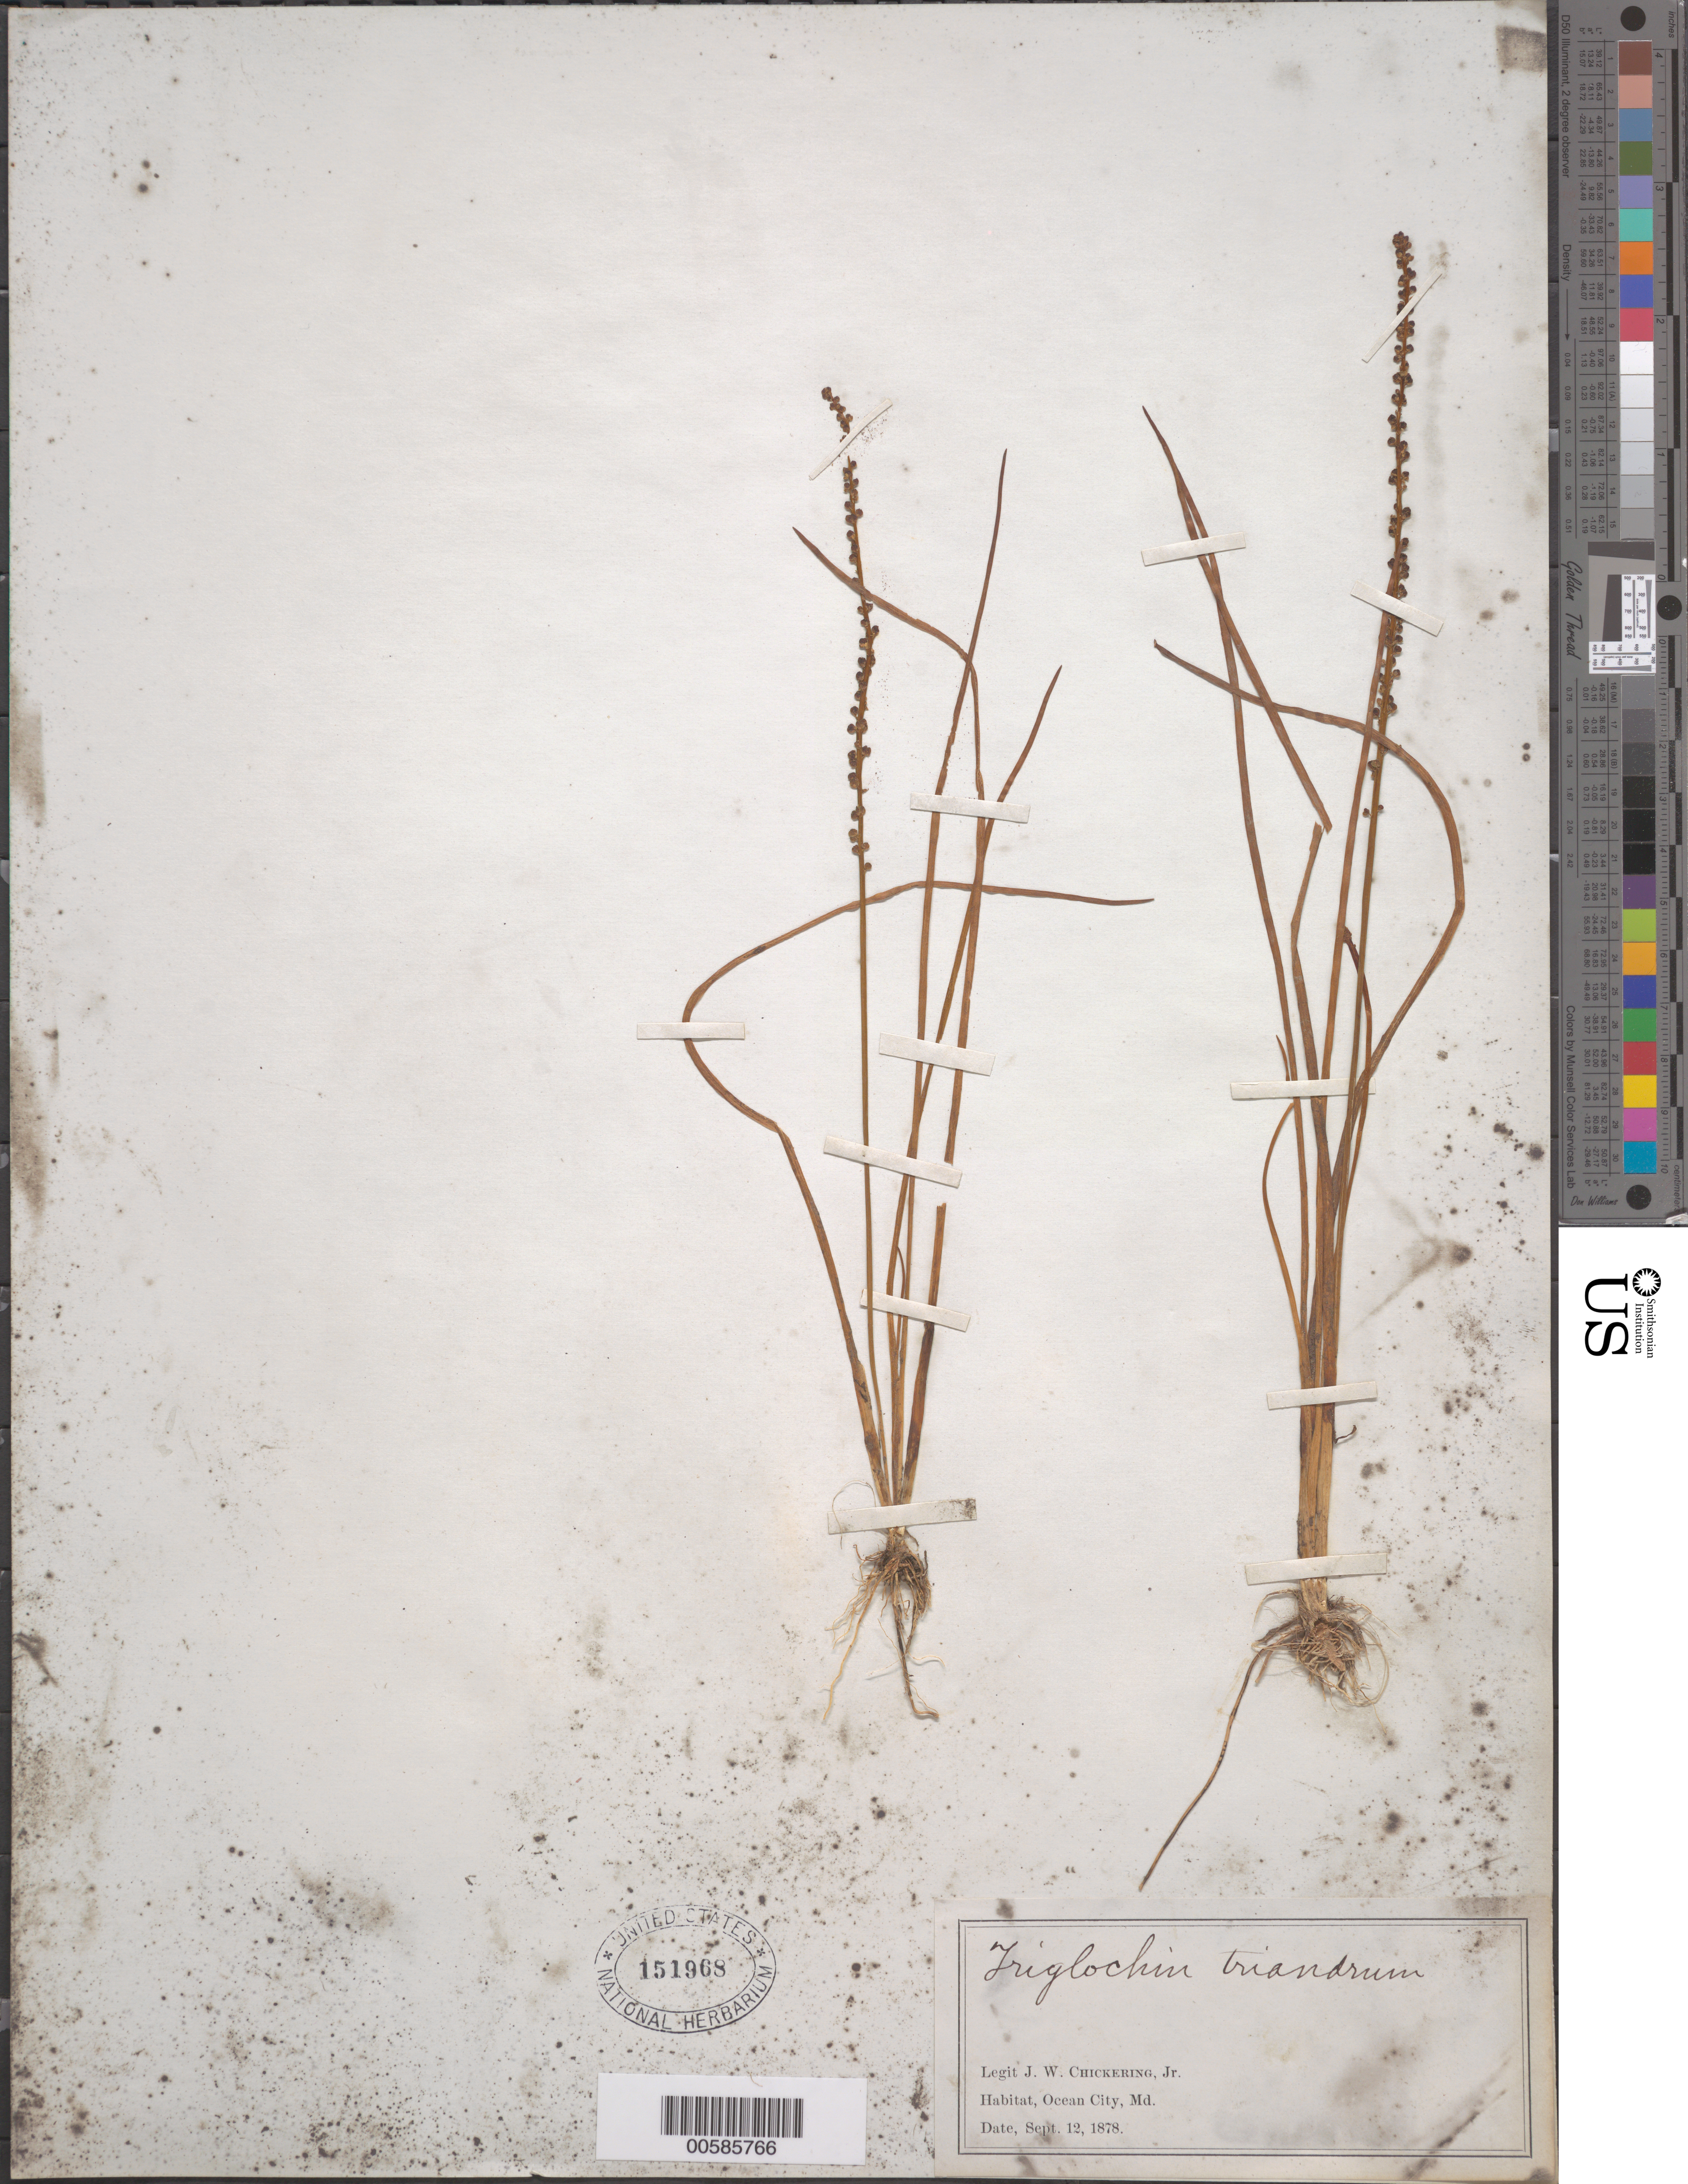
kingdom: Plantae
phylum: Tracheophyta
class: Liliopsida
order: Alismatales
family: Juncaginaceae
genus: Triglochin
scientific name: Triglochin striata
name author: Ruiz & Pav.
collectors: J. W. Chickering Jr.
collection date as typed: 12 Sep 1878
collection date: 1878-09-12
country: United States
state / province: Maryland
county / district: Worcester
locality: Ocean City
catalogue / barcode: US 151968